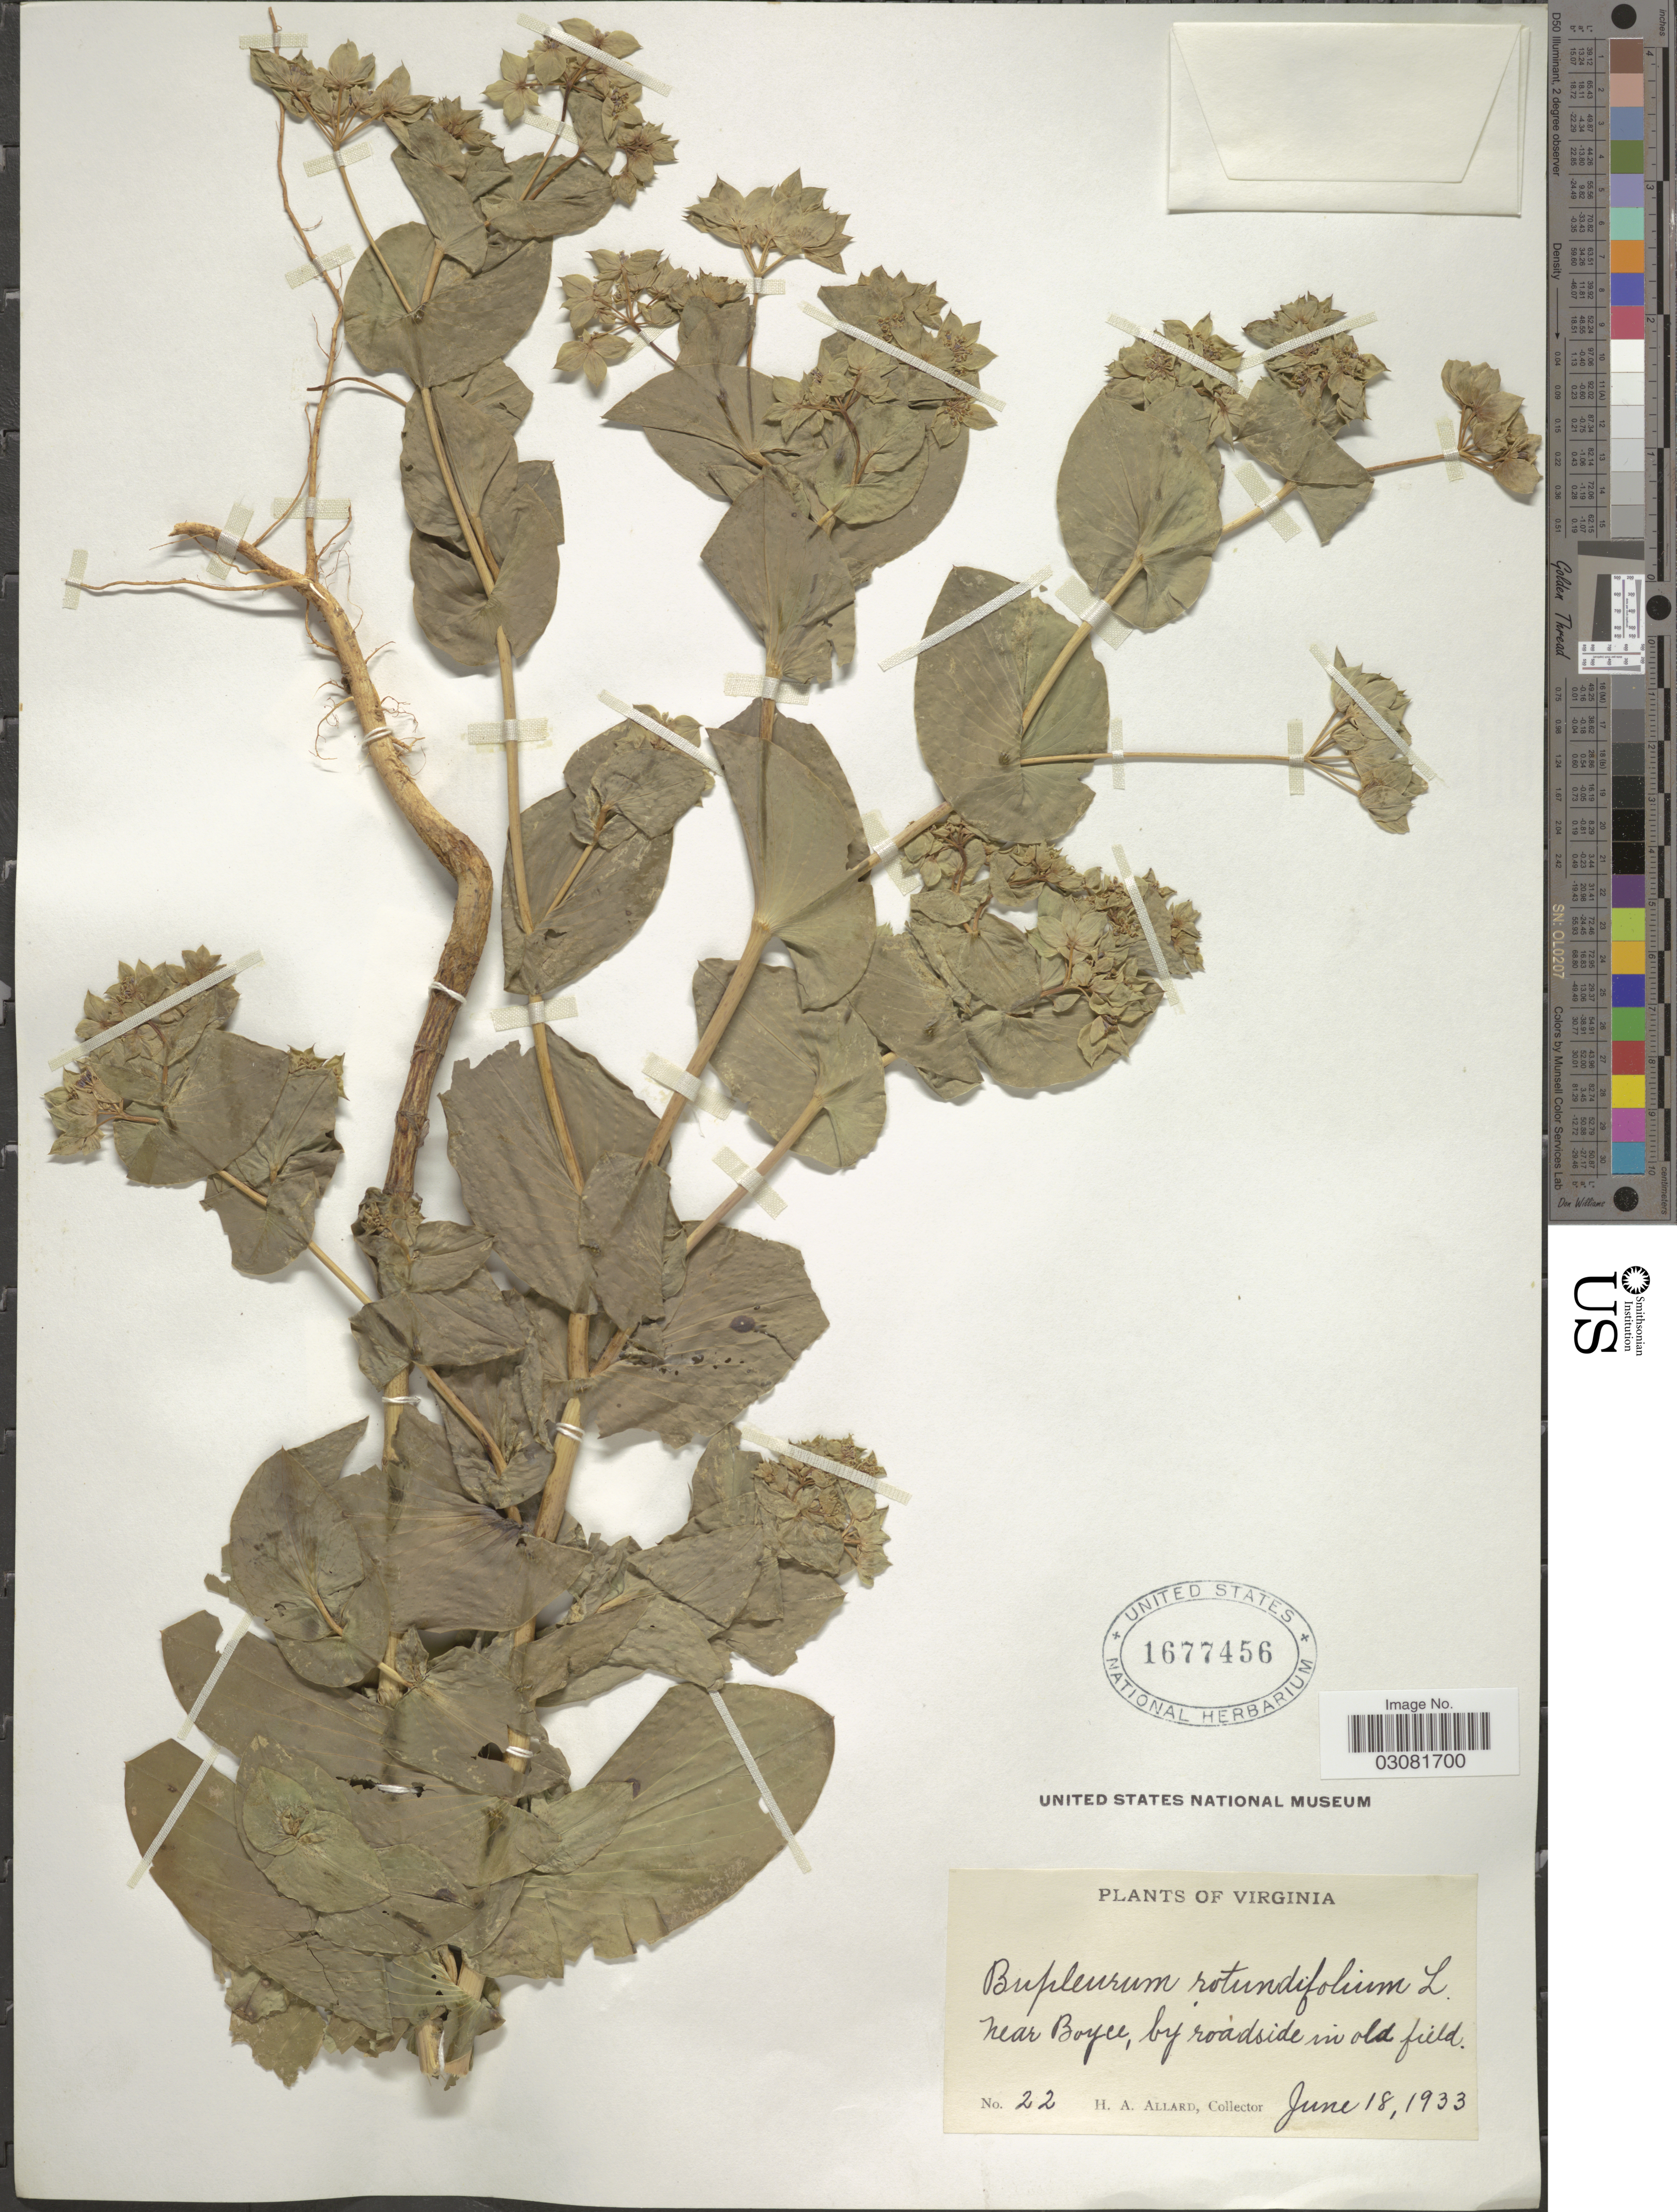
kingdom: Plantae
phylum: Tracheophyta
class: Magnoliopsida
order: Apiales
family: Apiaceae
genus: Bupleurum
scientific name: Bupleurum rotundifolium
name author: L.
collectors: H. A. Allard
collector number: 22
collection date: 1933-06-18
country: United States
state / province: Virginia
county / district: Clarke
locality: Near Boyce.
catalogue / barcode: US 1677456